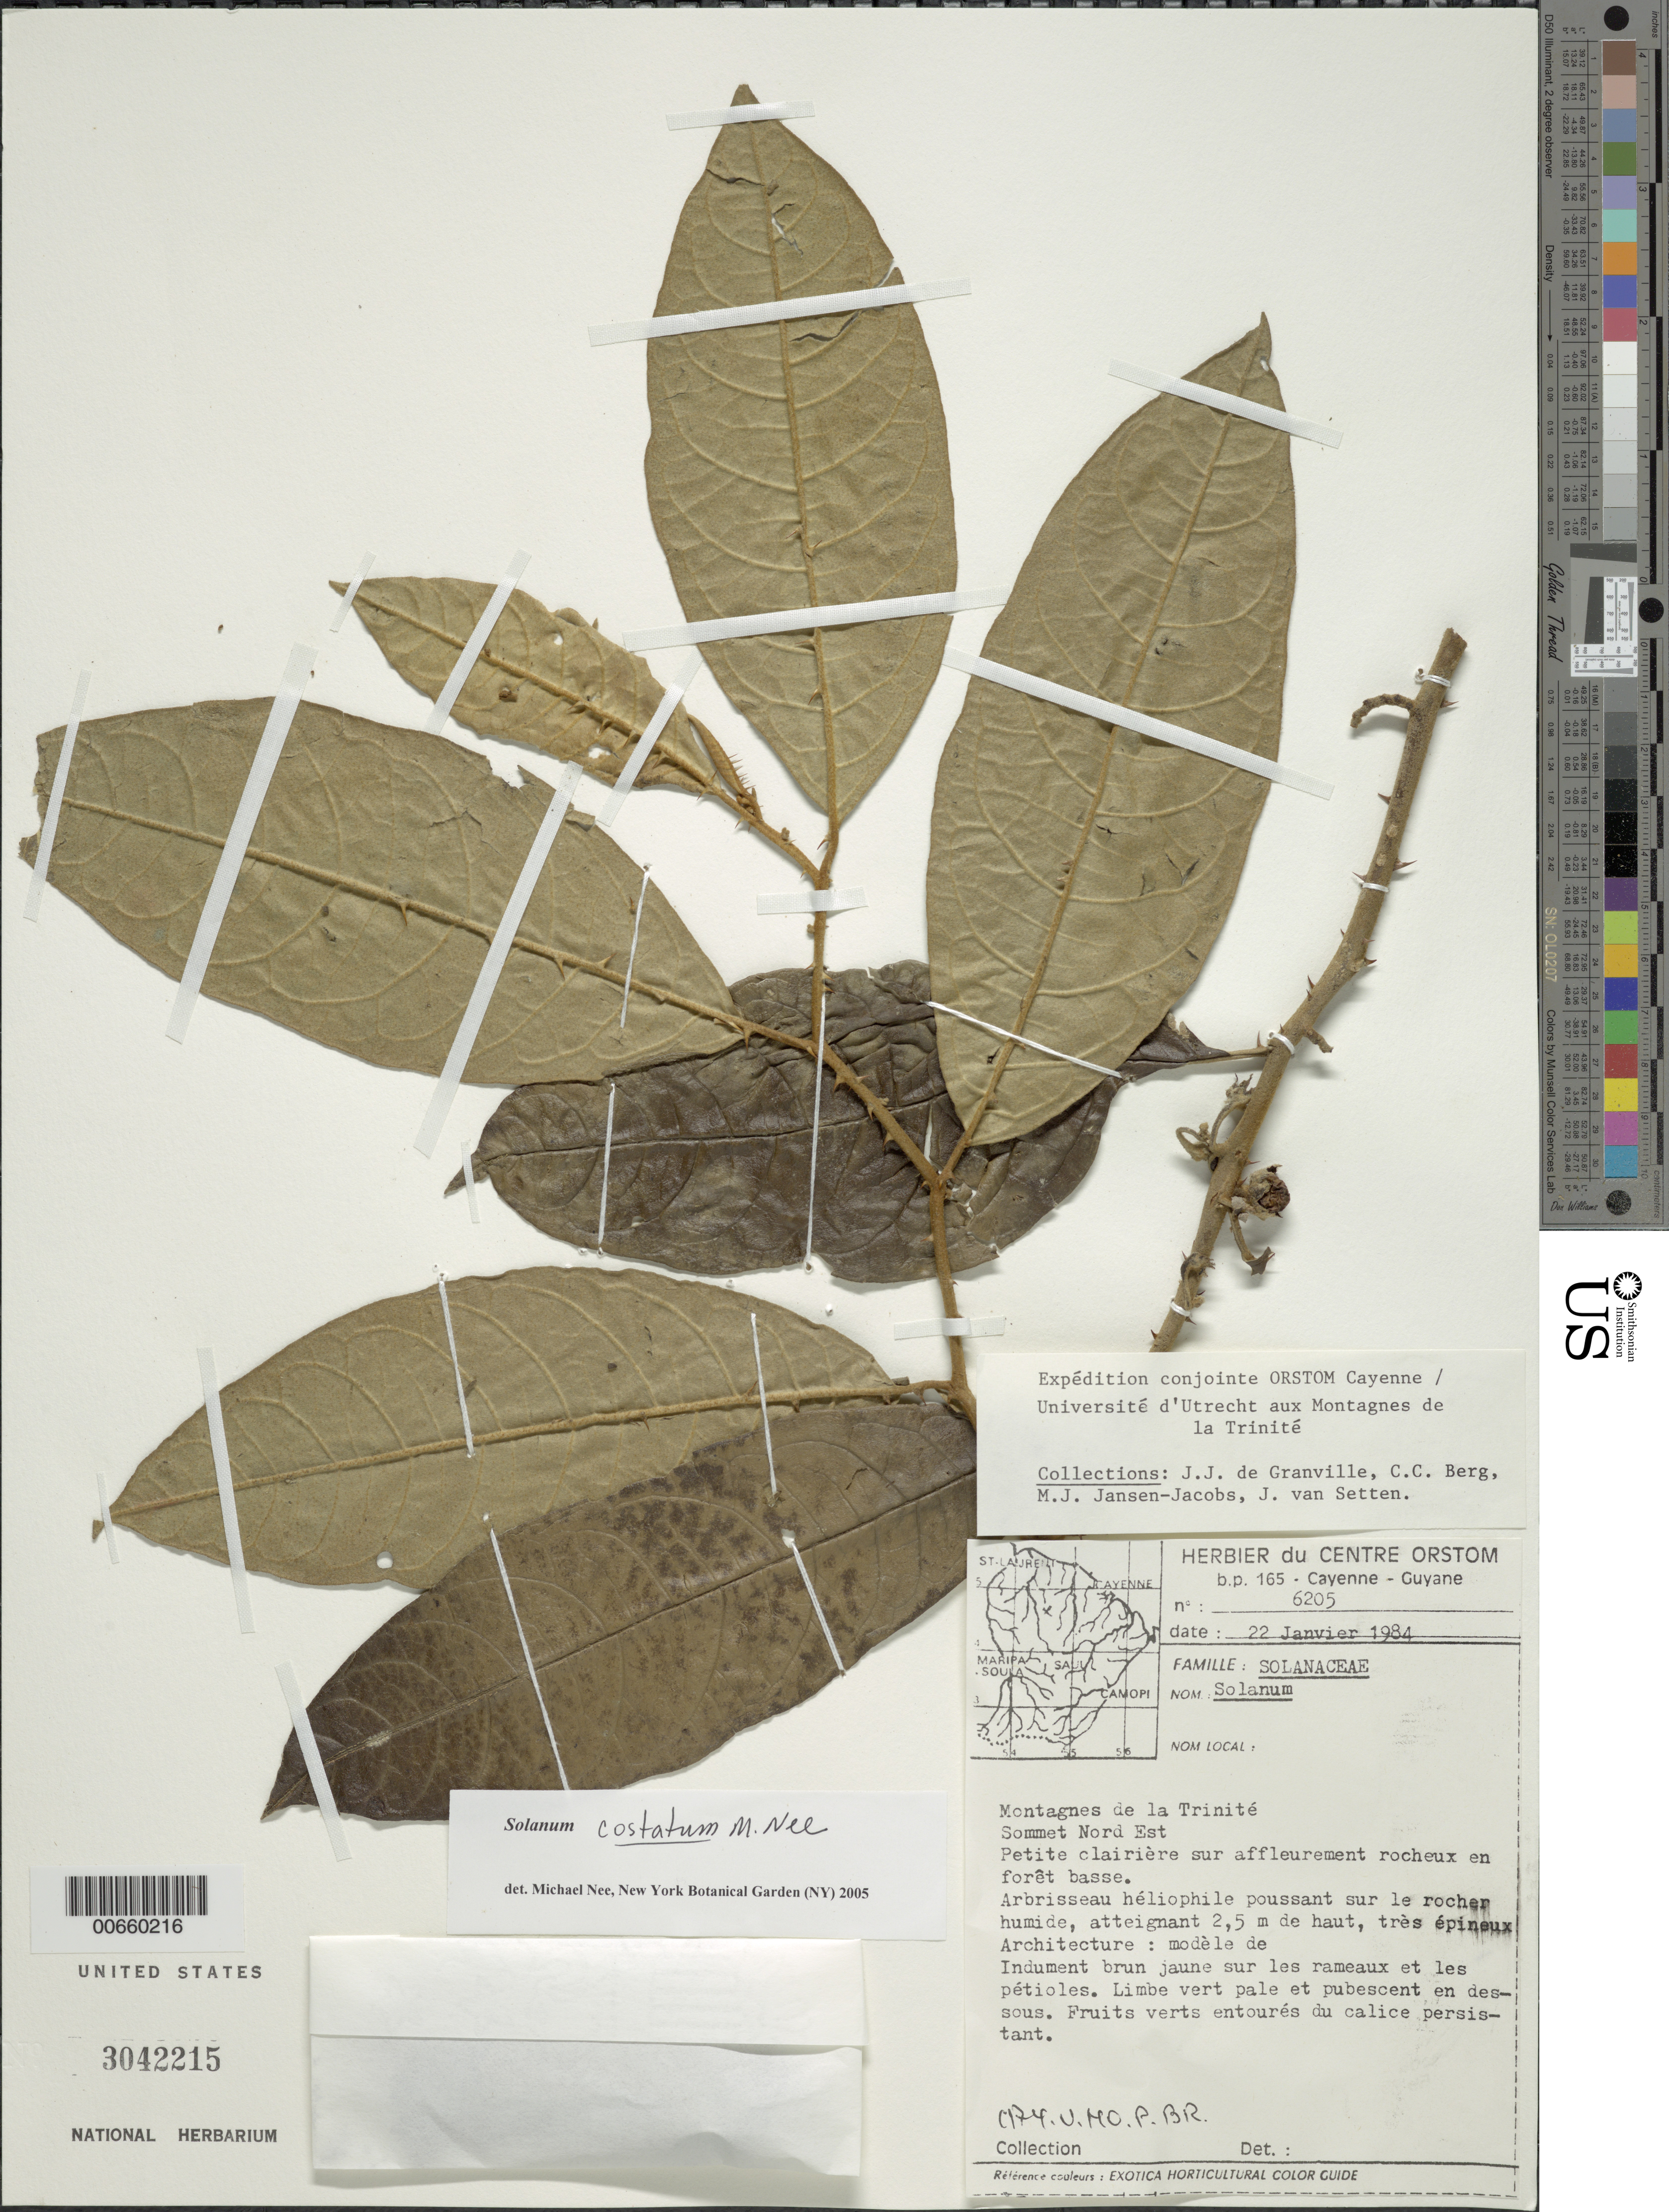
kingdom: Plantae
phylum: Tracheophyta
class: Magnoliopsida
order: Solanales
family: Solanaceae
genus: Solanum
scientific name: Solanum viarum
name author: Dunal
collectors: J.-J. de Granville, C. C. Berg, M. J. Jansen-Jacobs & J. van Setten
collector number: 6205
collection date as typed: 1 Jan 1984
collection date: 1984-01-01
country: French Guiana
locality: Montagnes de la Trinité, NE summit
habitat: Petite clairière sur affleurement rocheux en forêt basse.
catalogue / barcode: US 3042215